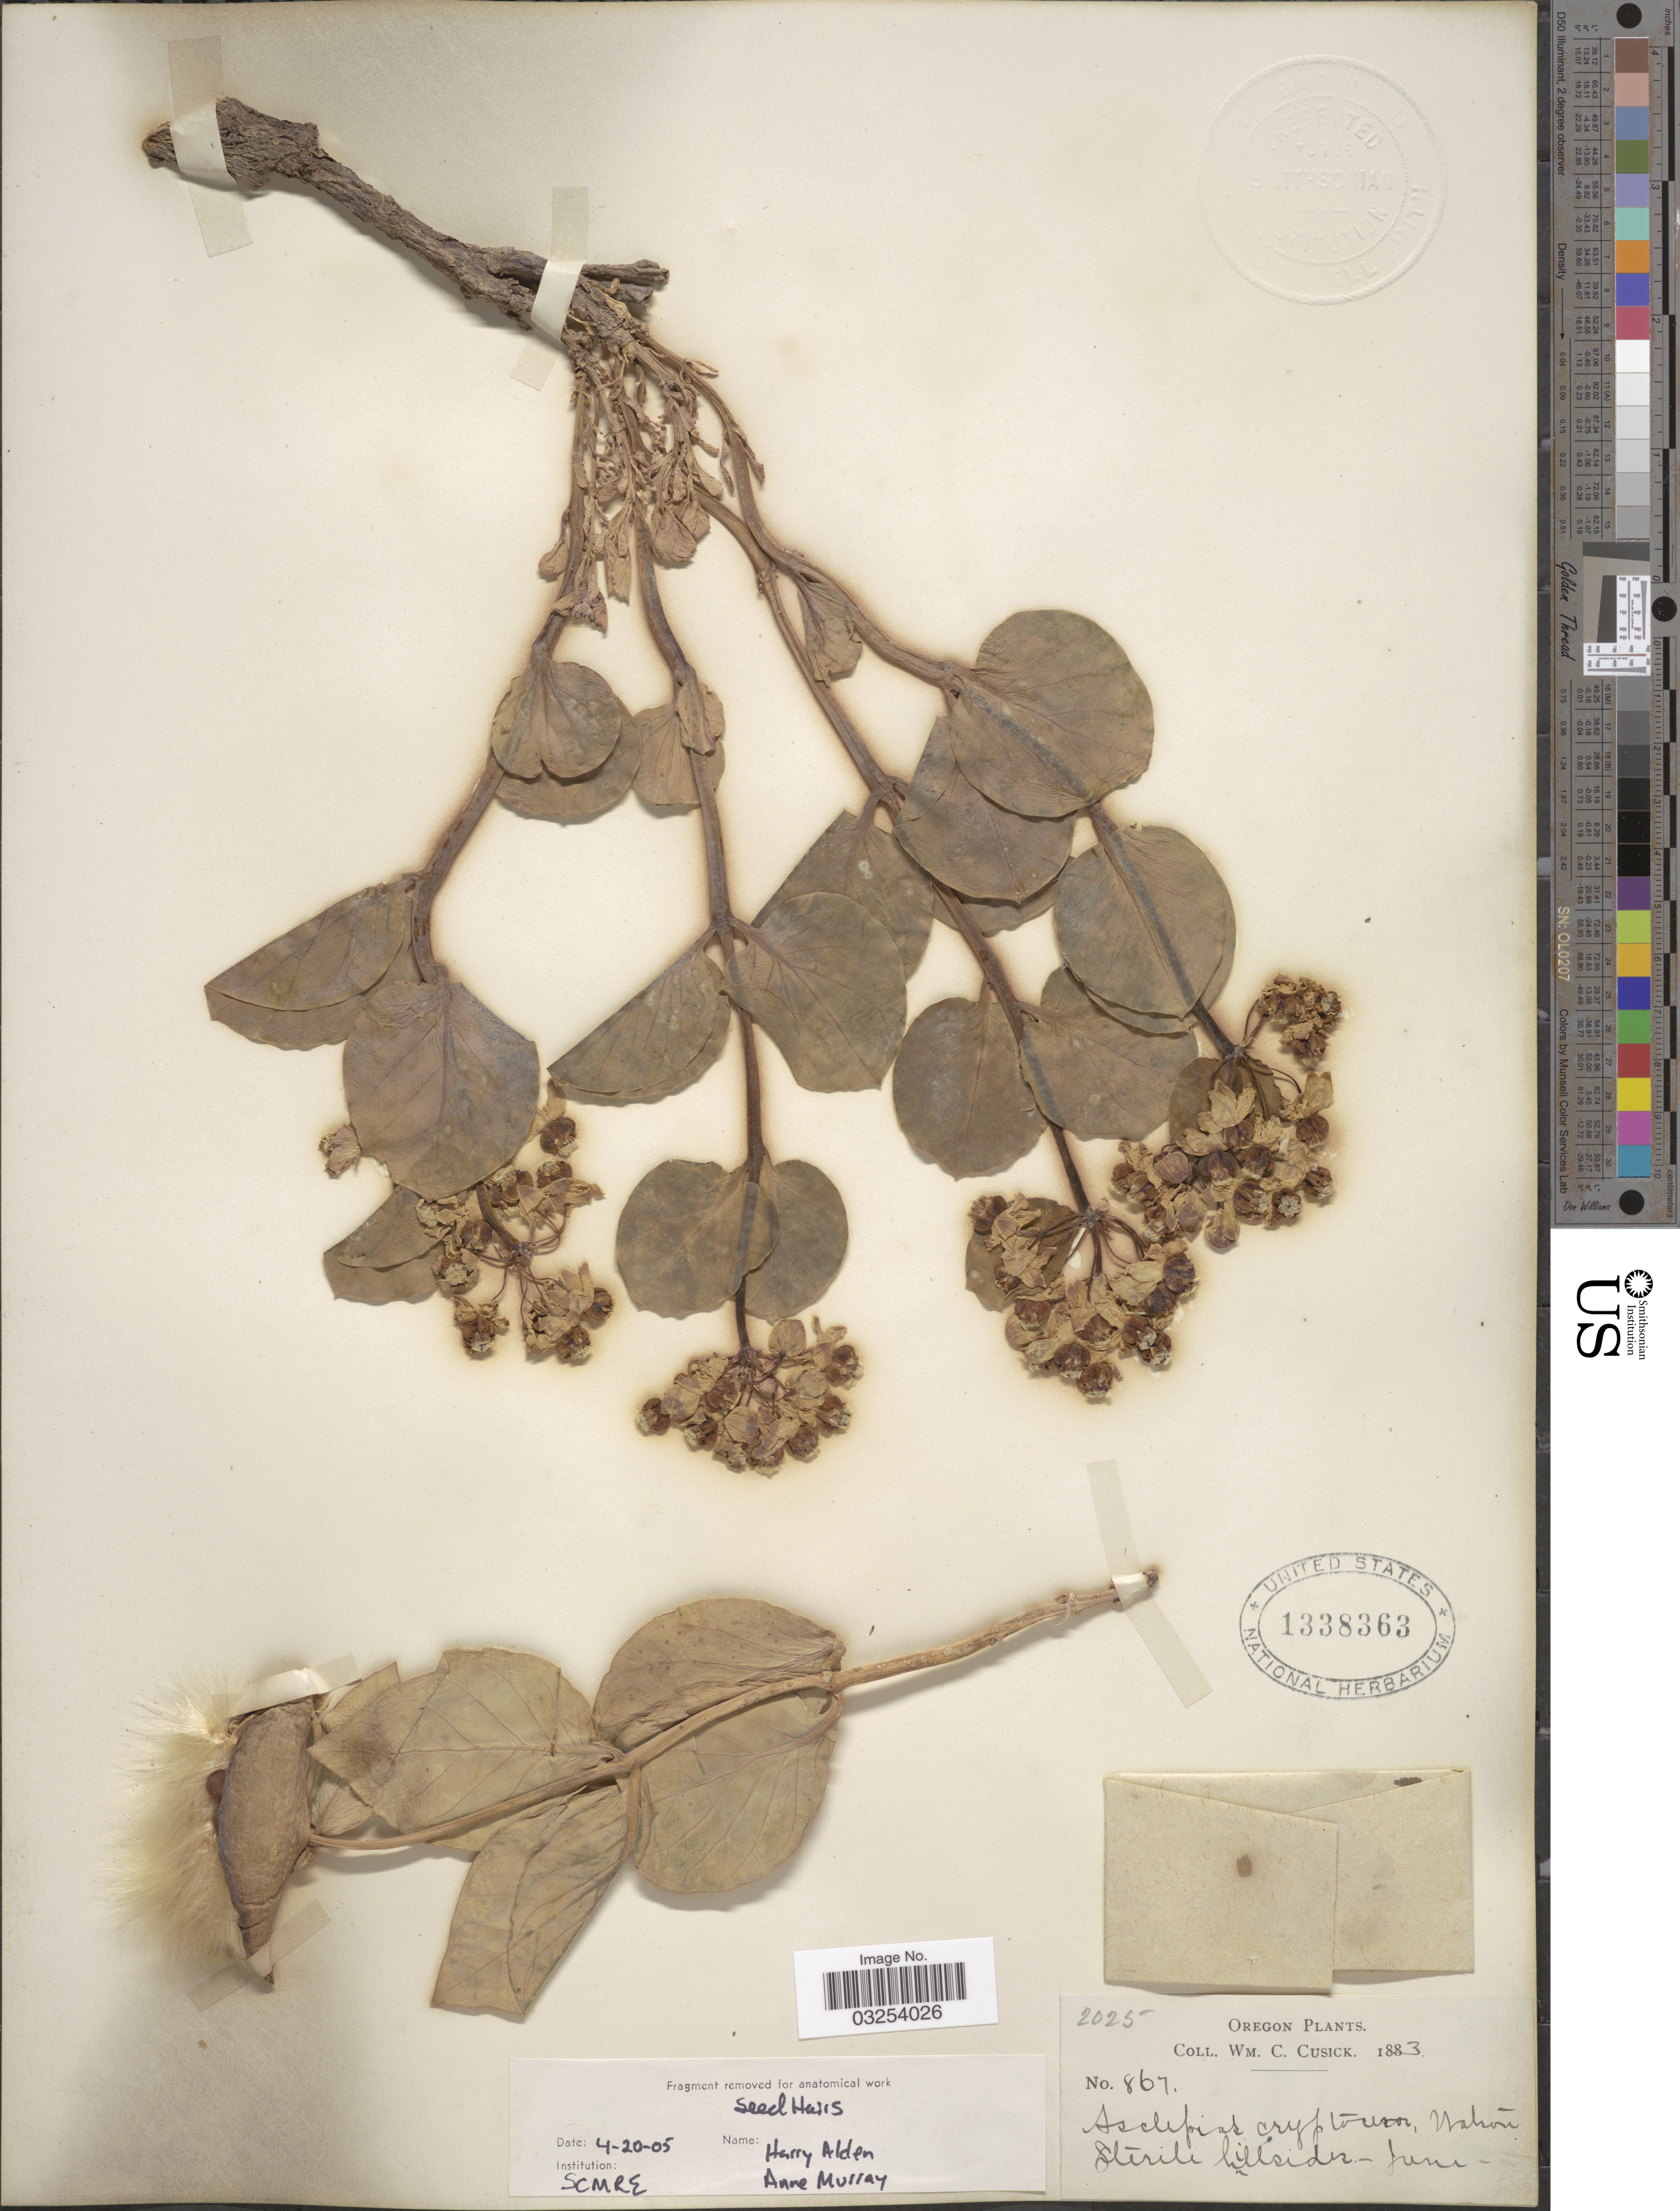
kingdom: Plantae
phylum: Tracheophyta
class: Magnoliopsida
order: Gentianales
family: Apocynaceae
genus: Asclepias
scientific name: Asclepias cryptoceras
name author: S. Watson in C. King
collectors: W. C. Cusick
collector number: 867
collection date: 1883-06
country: United States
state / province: Oregon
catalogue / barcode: US 1338363